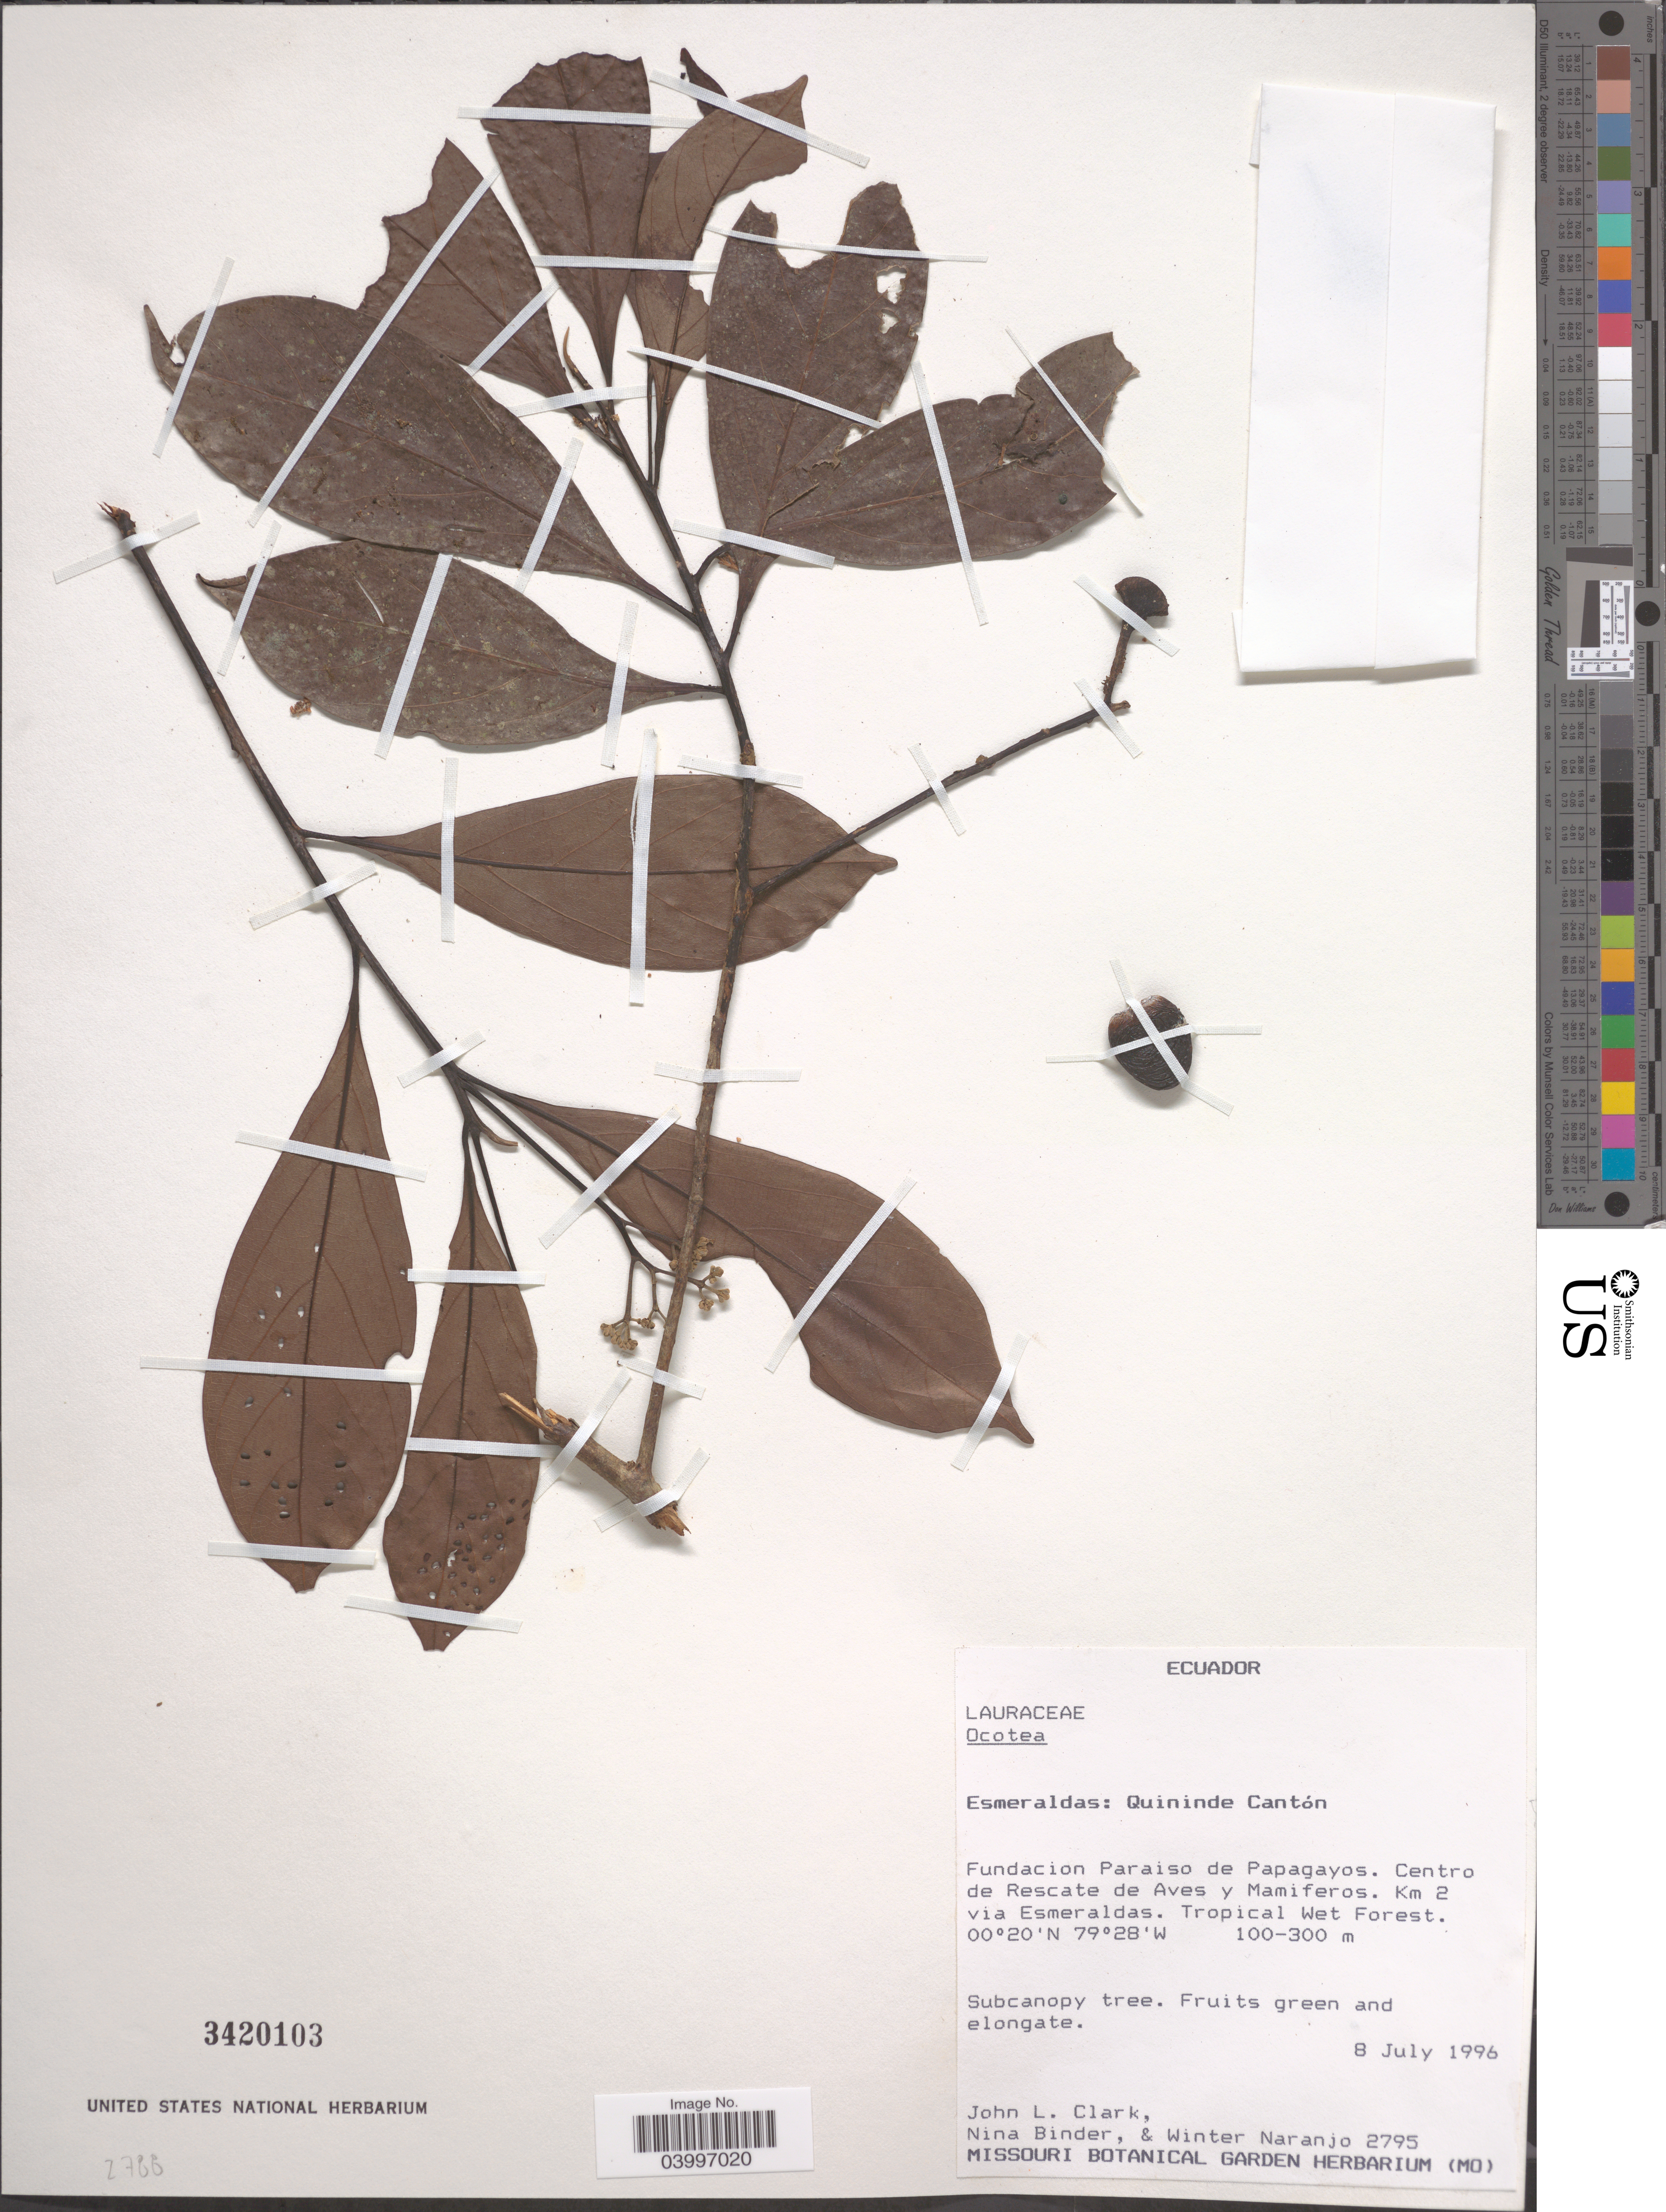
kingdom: Plantae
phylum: Tracheophyta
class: Magnoliopsida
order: Laurales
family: Lauraceae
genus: Ocotea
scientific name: Ocotea sp.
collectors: J. L. Clark, N. Binder & W. Naranjo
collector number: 2795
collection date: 1996-07-08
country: Ecuador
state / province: Esmeraldas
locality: Quininde Cantón. Fundacion Paraiso de Papagayos. Centro de Rescate de Aves y Mamiferos. Km 2 via Esmeraldas.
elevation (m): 100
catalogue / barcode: US 3420103